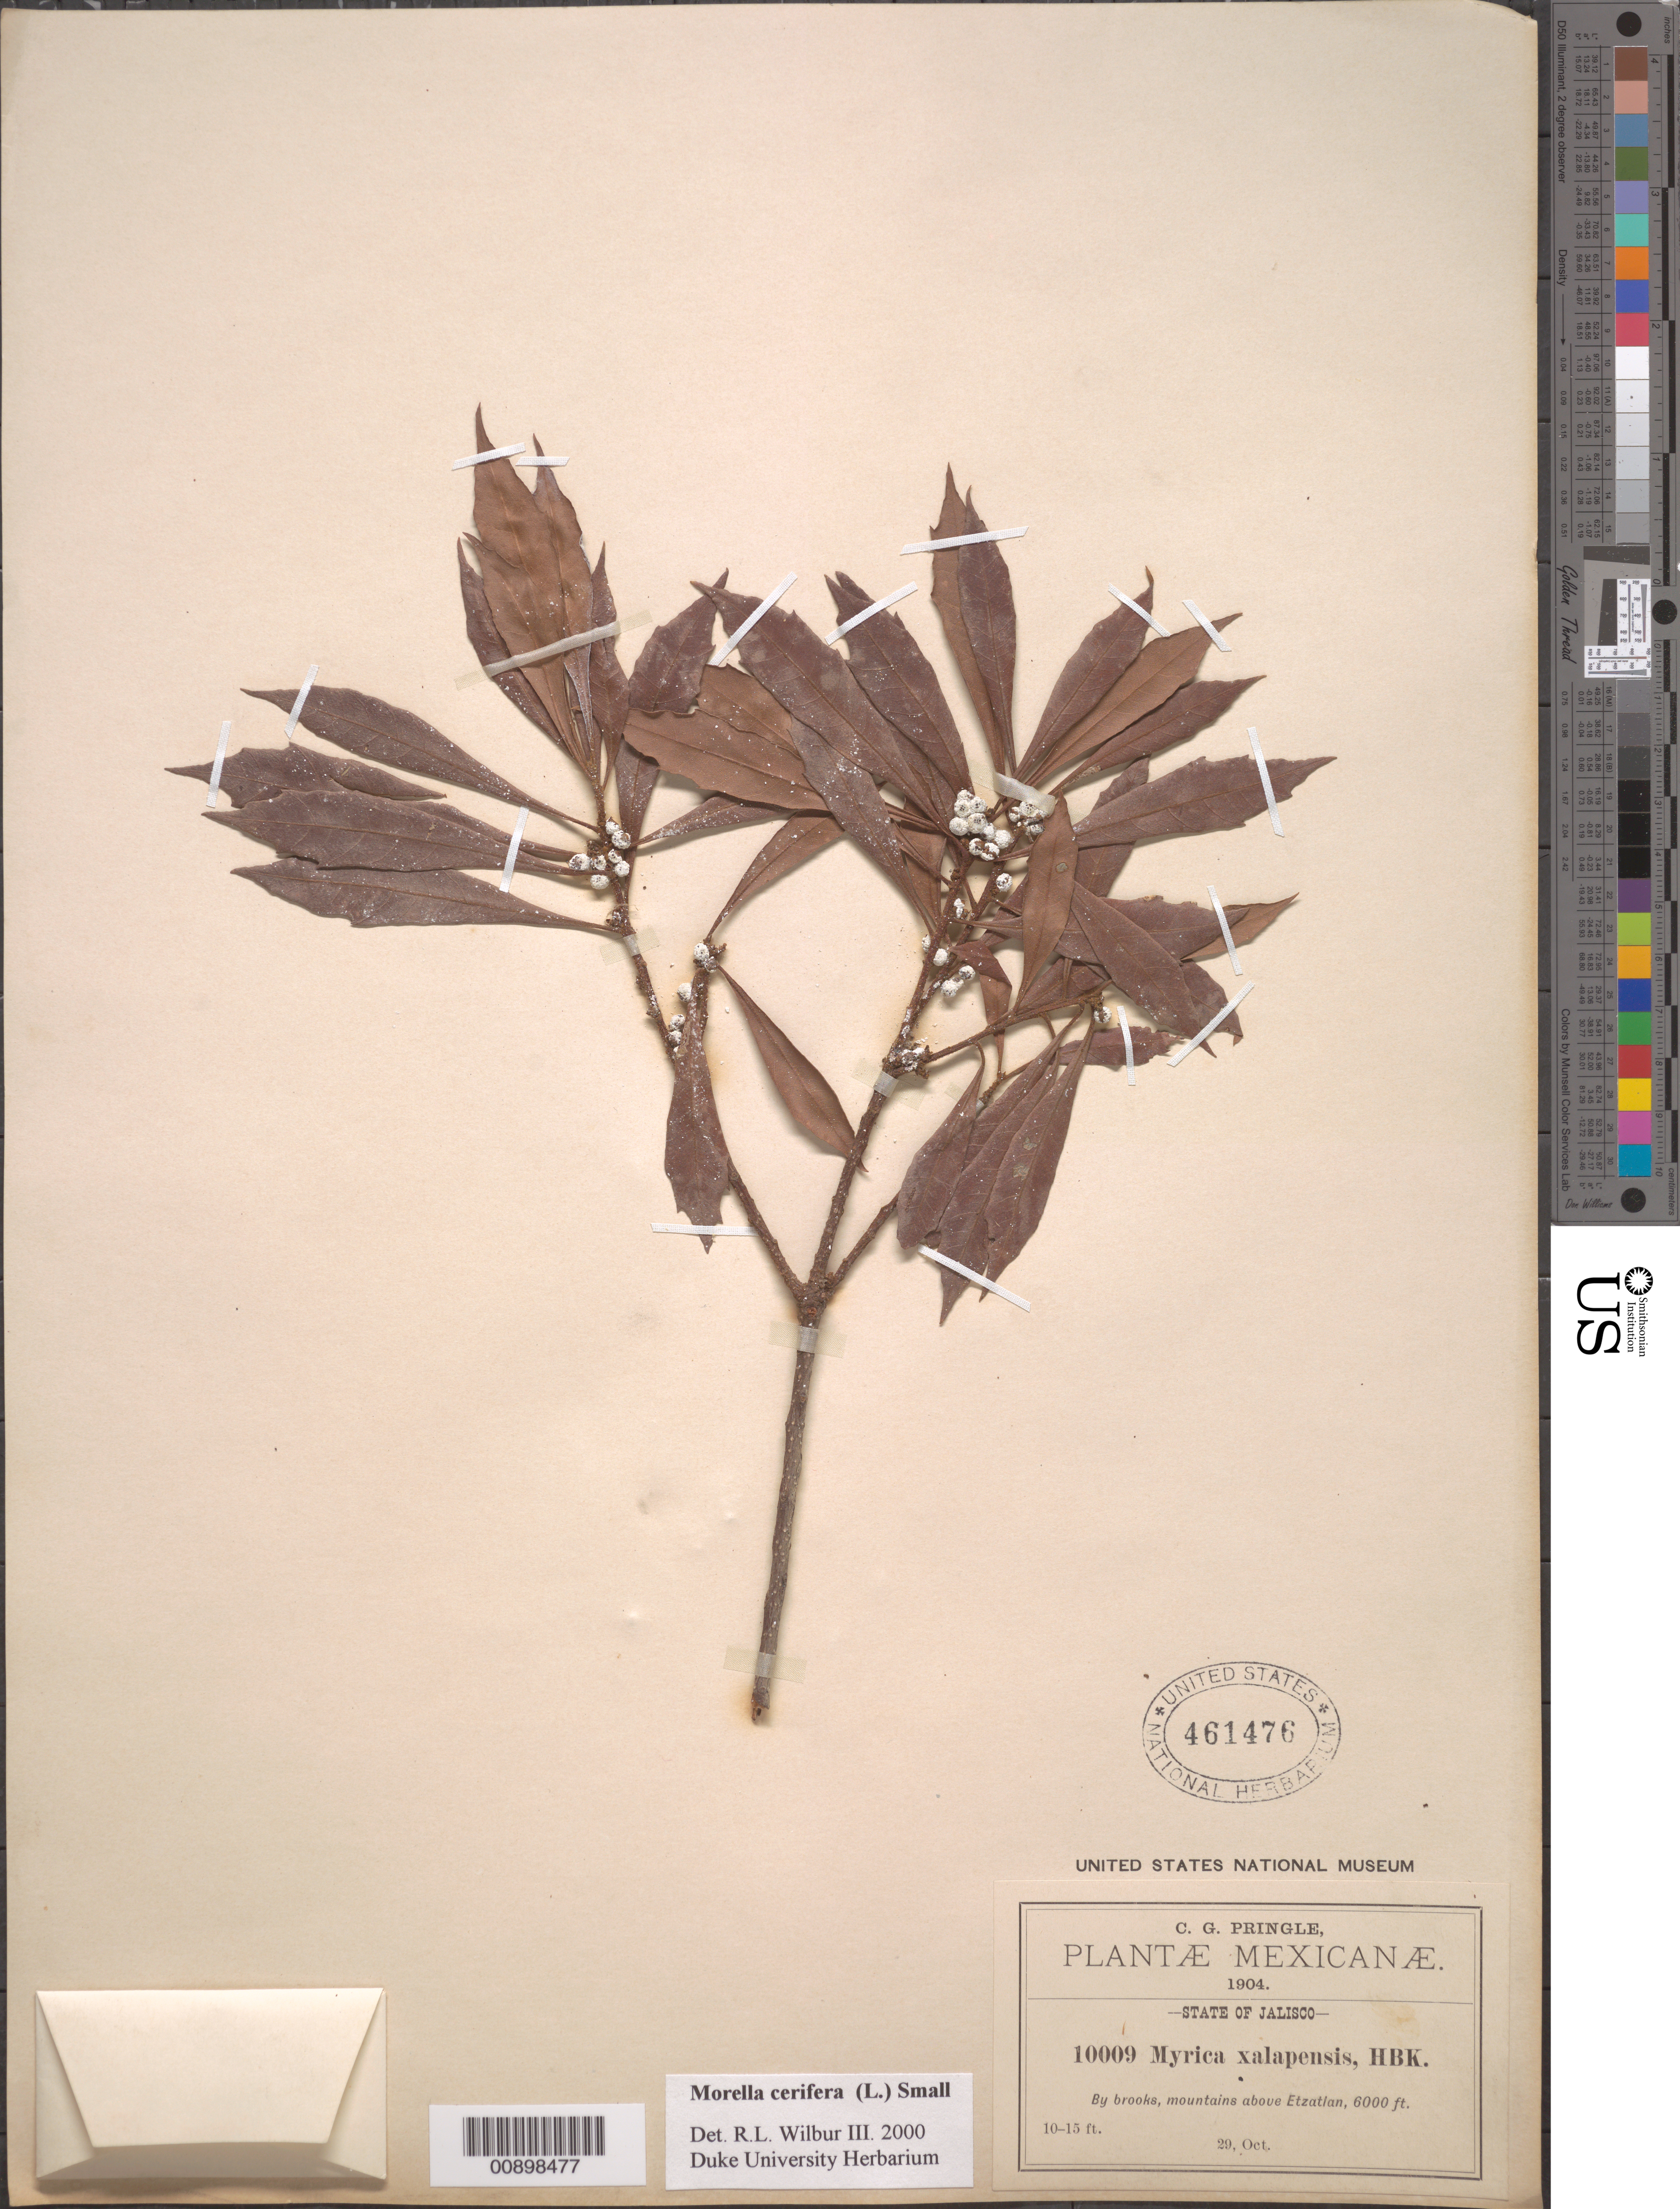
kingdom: Plantae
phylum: Tracheophyta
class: Magnoliopsida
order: Fagales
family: Myricaceae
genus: Morella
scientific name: Morella cerifera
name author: (L.) Small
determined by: Wilbur, R. L.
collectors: C. G. Pringle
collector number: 10009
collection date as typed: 29 Oct 1904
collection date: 1904-10-29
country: Mexico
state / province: Jalisco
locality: Mountains above Etzatlan, State of Jalisco.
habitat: By brooks.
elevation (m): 1829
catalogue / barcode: US 461476